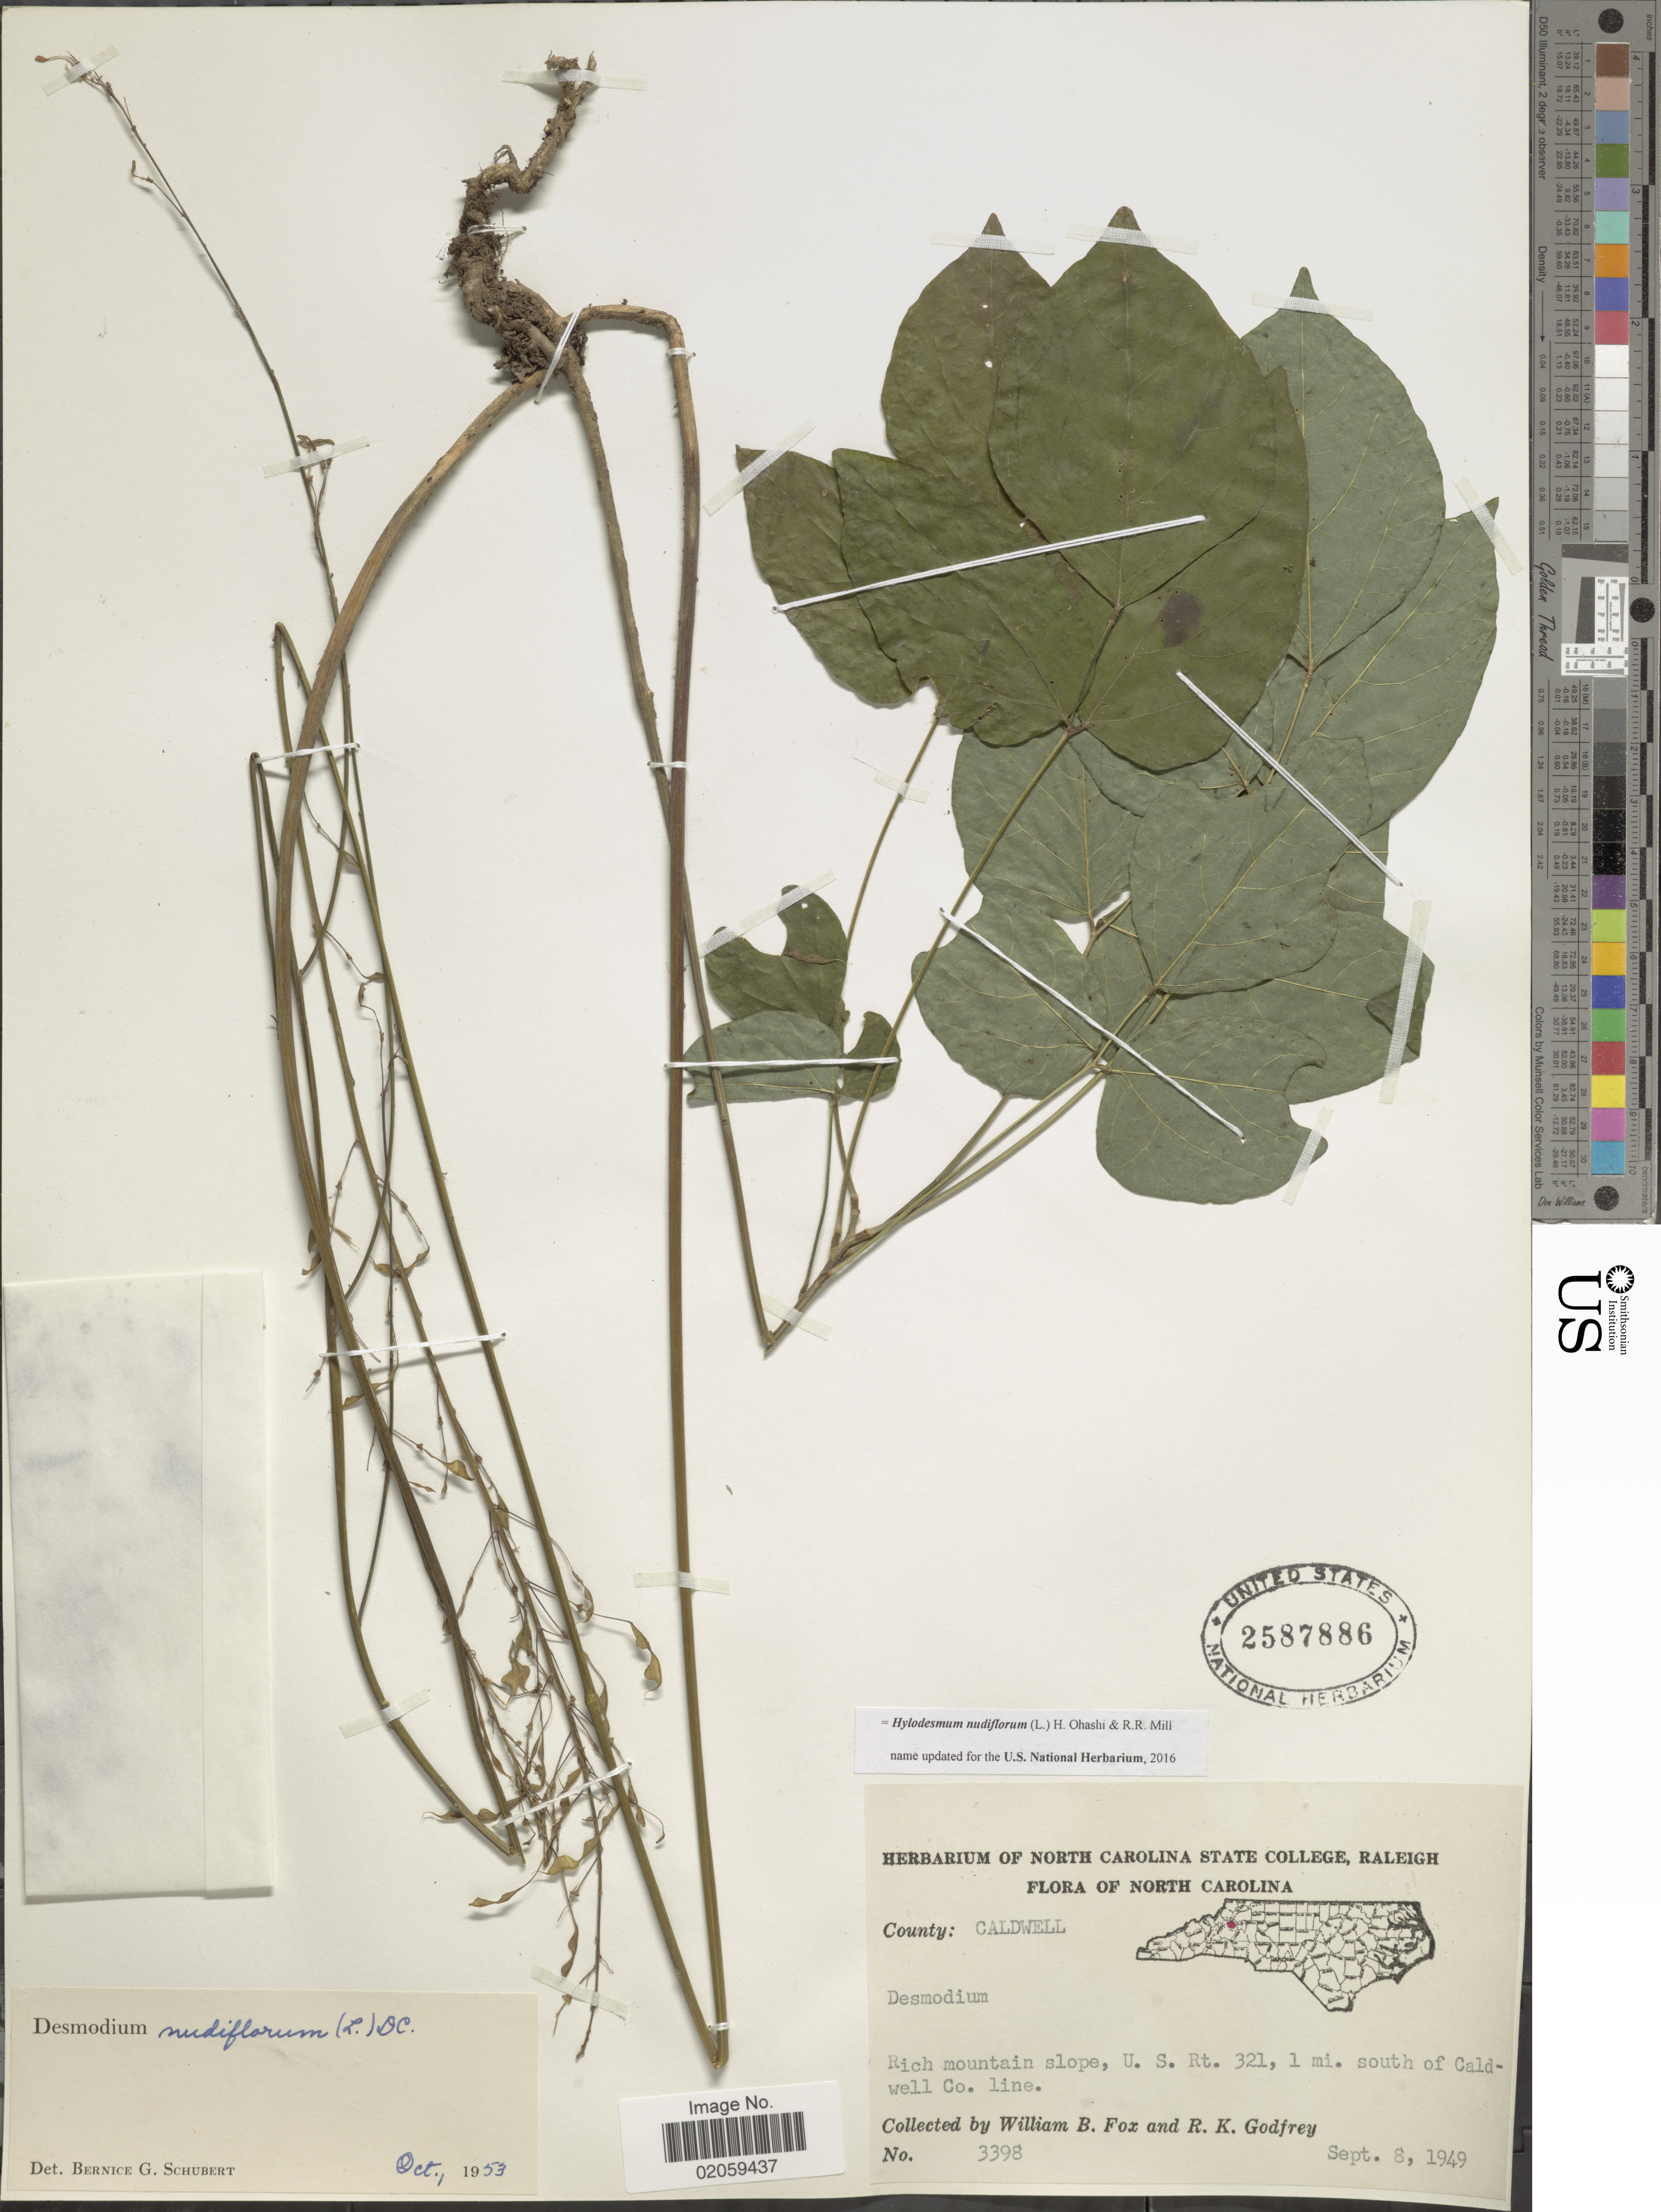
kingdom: Plantae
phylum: Tracheophyta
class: Magnoliopsida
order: Fabales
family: Fabaceae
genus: Hylodesmum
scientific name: Hylodesmum nudiflorum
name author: (L.) H. Ohashi & R.R. Mill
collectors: W. B. Fox & R. K. Godfrey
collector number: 3398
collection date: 1949-09-08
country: United States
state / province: North Carolina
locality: County Caldwell, U.S. Rt. 321, 1 mi. south of Caldwell Co. line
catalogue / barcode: US 2587886